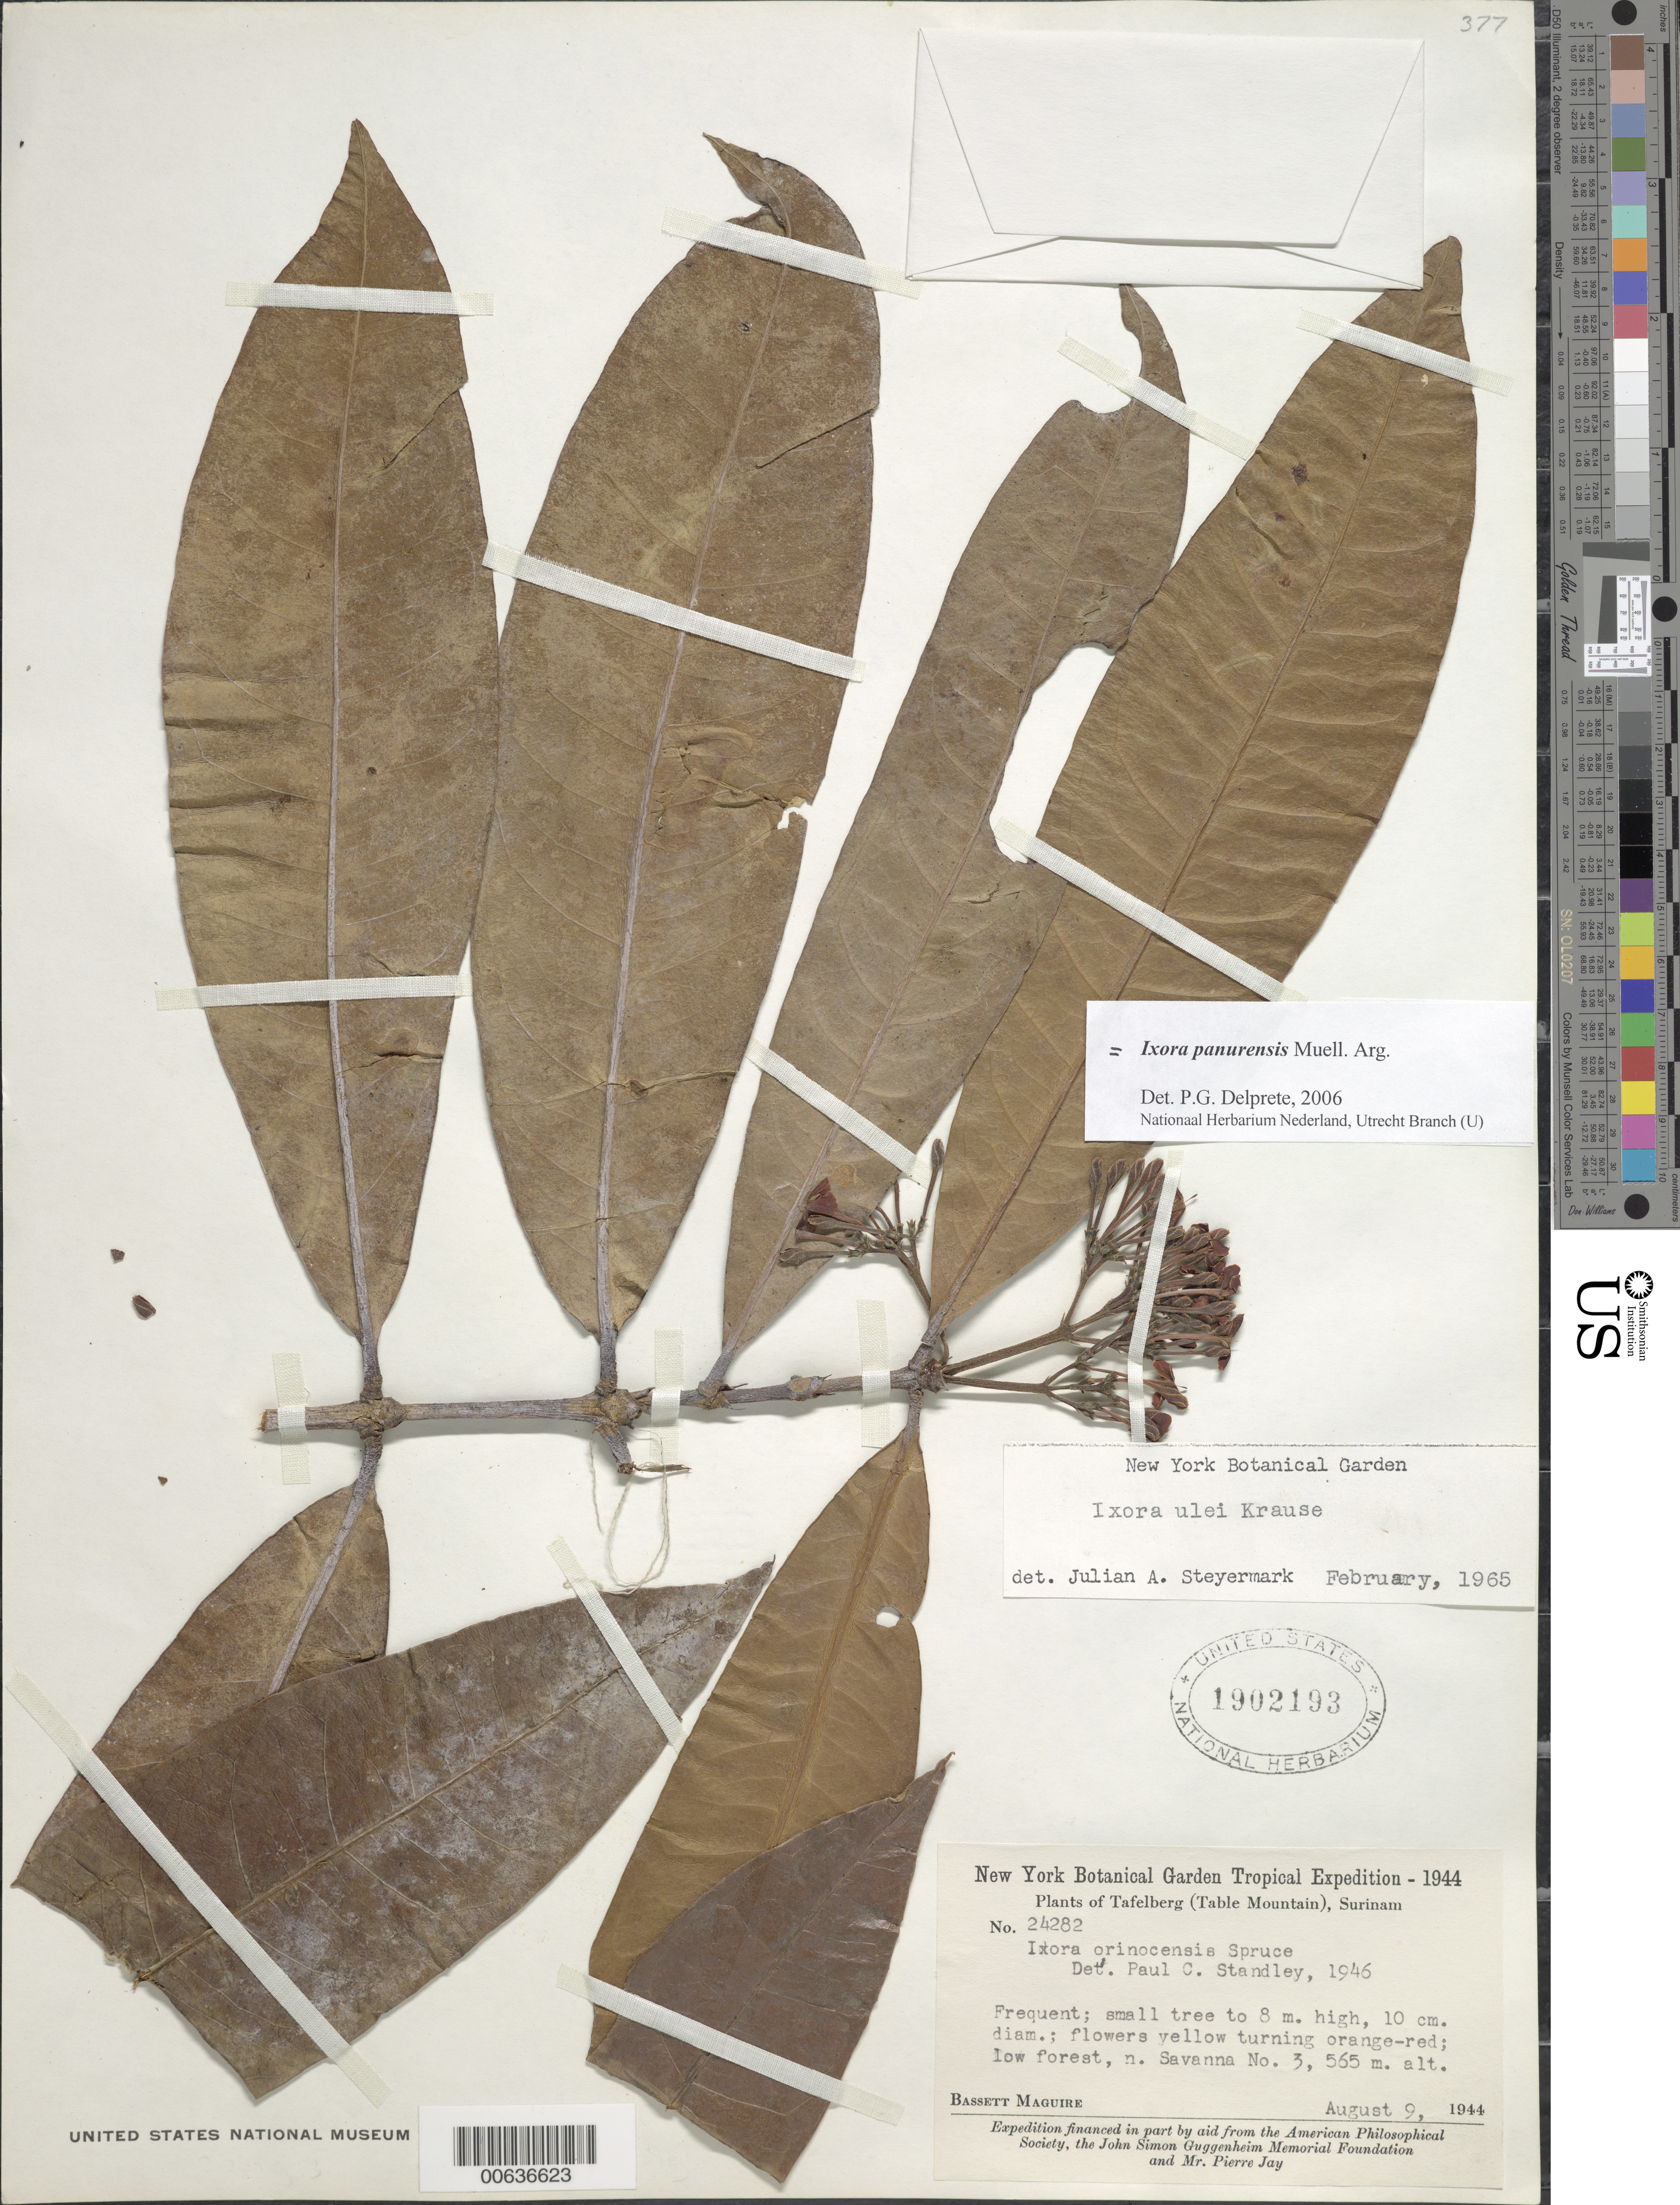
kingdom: Plantae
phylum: Tracheophyta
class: Magnoliopsida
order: Gentianales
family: Rubiaceae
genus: Ixora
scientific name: Ixora panurensis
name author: Müll. Arg.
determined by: Delprete, P. G., Herb. de Guyane Cay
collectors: B. Maguire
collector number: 24282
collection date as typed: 9-Aug-44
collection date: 1944-08-09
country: Suriname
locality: Tafelberg (Table Mountain), Savanna III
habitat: Low forest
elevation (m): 565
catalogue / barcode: US 1902193